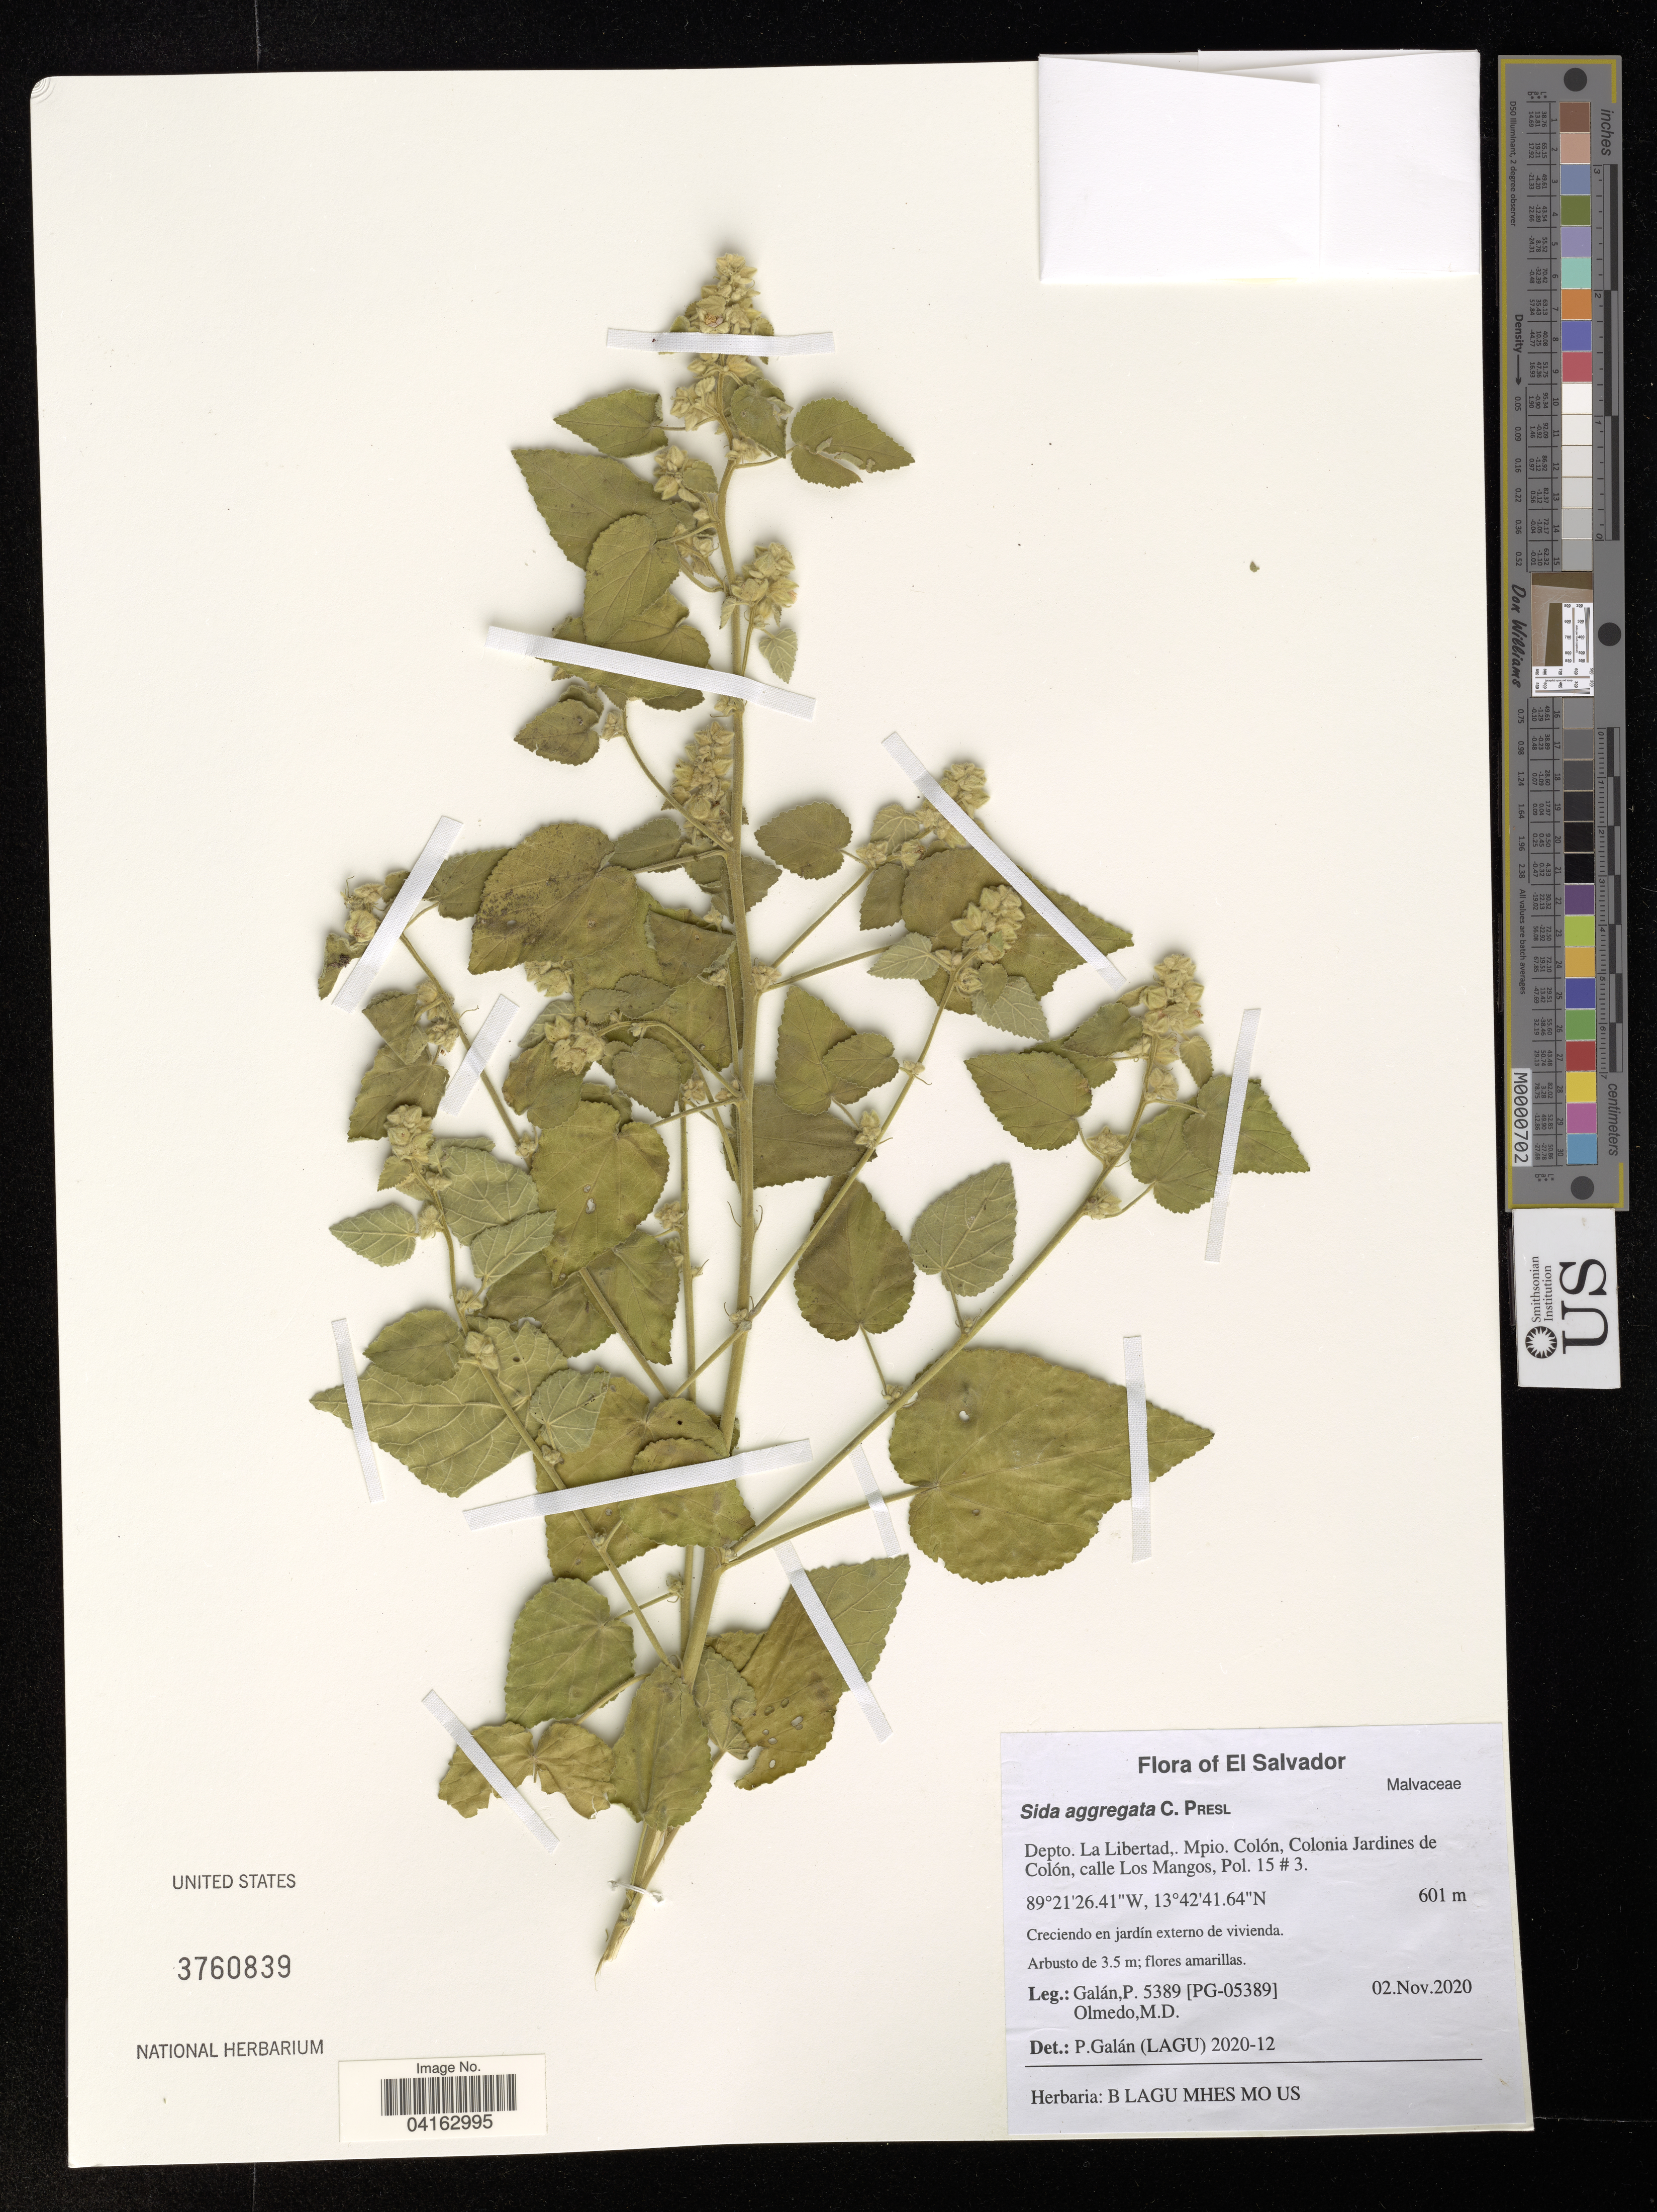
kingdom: Plantae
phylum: Tracheophyta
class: Magnoliopsida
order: Malvales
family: Malvaceae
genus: Sida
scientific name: Sida aggregata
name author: C. Presl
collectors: P. Galan & M. Olmedo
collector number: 5389/[PG-05389]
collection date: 2020-11-02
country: El Salvador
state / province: La Libertad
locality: Depto. La Libertad,. Mpio. Colón, Colonia Jardines de Colón, calle Los Mangos, Pol. 15 # 3.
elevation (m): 601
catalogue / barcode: US 3760839